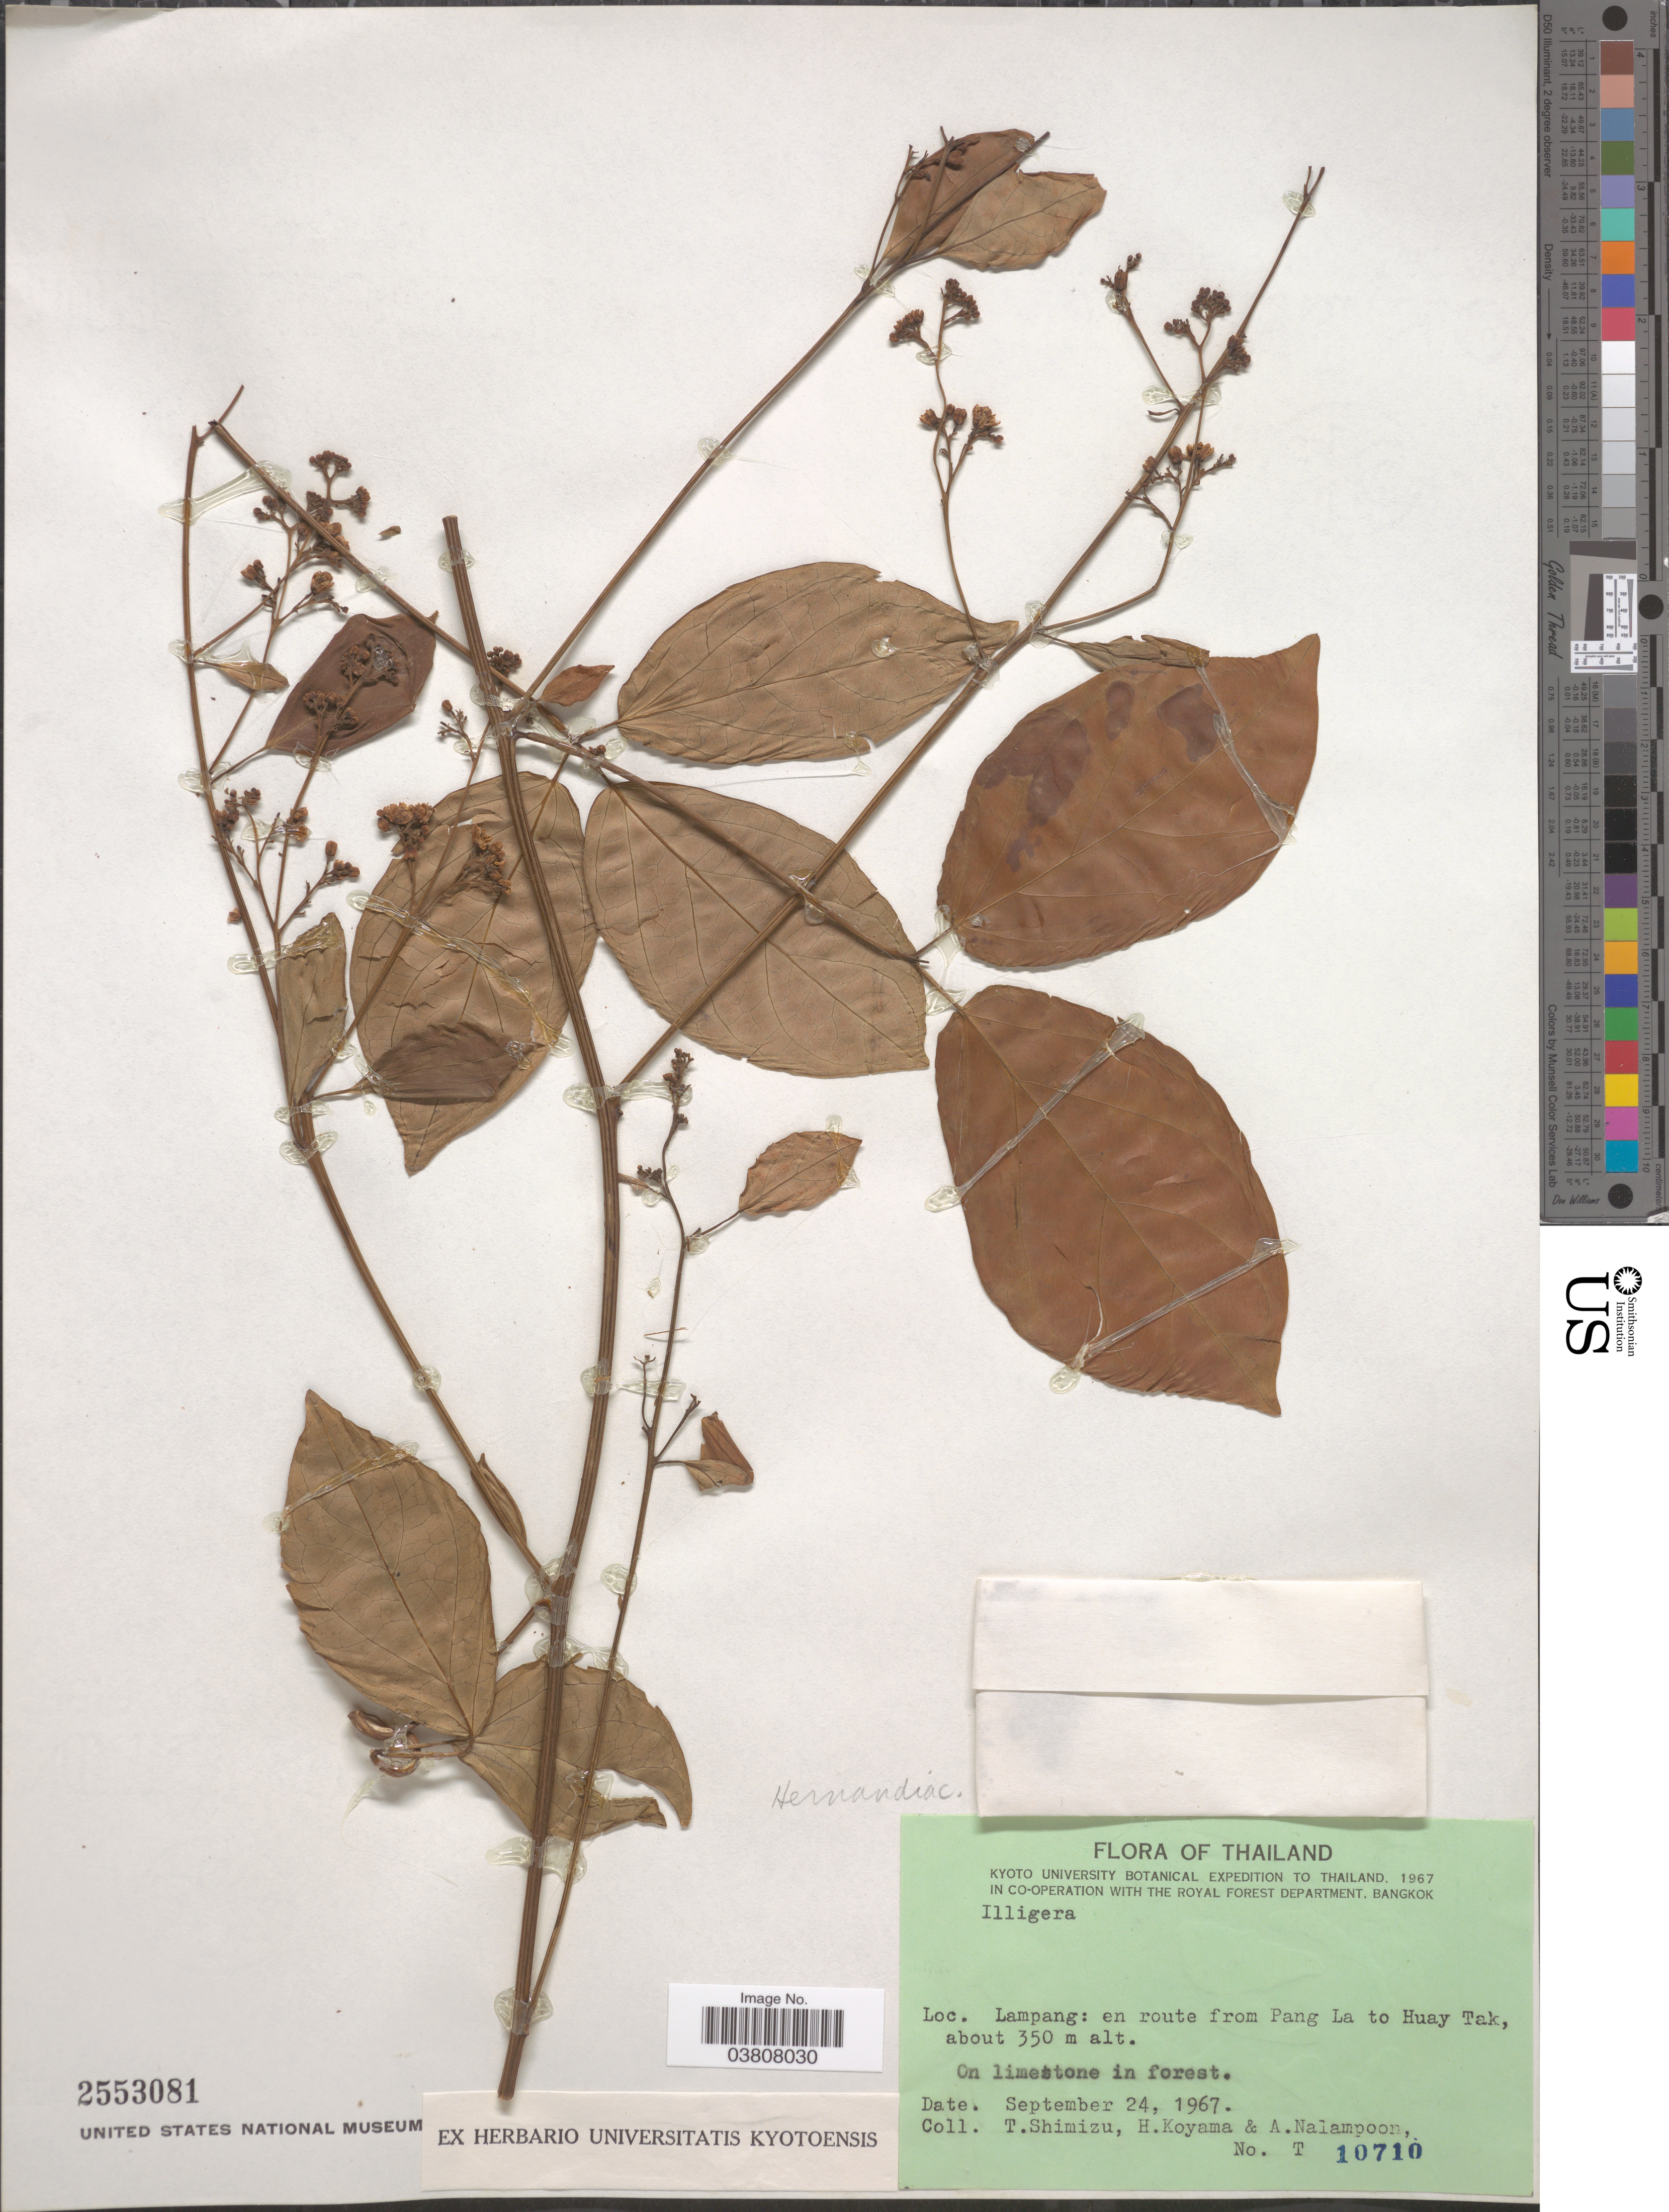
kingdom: Plantae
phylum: Tracheophyta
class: Magnoliopsida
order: Laurales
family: Hernandiaceae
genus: Illigera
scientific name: Illigera sp.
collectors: T. Shimizu, H. Koyama & A. Nalampoon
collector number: T10710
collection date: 1967-09-24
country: Thailand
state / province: Lampang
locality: En route from Pang La to Huay Tak.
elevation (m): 350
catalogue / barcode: US 2553081